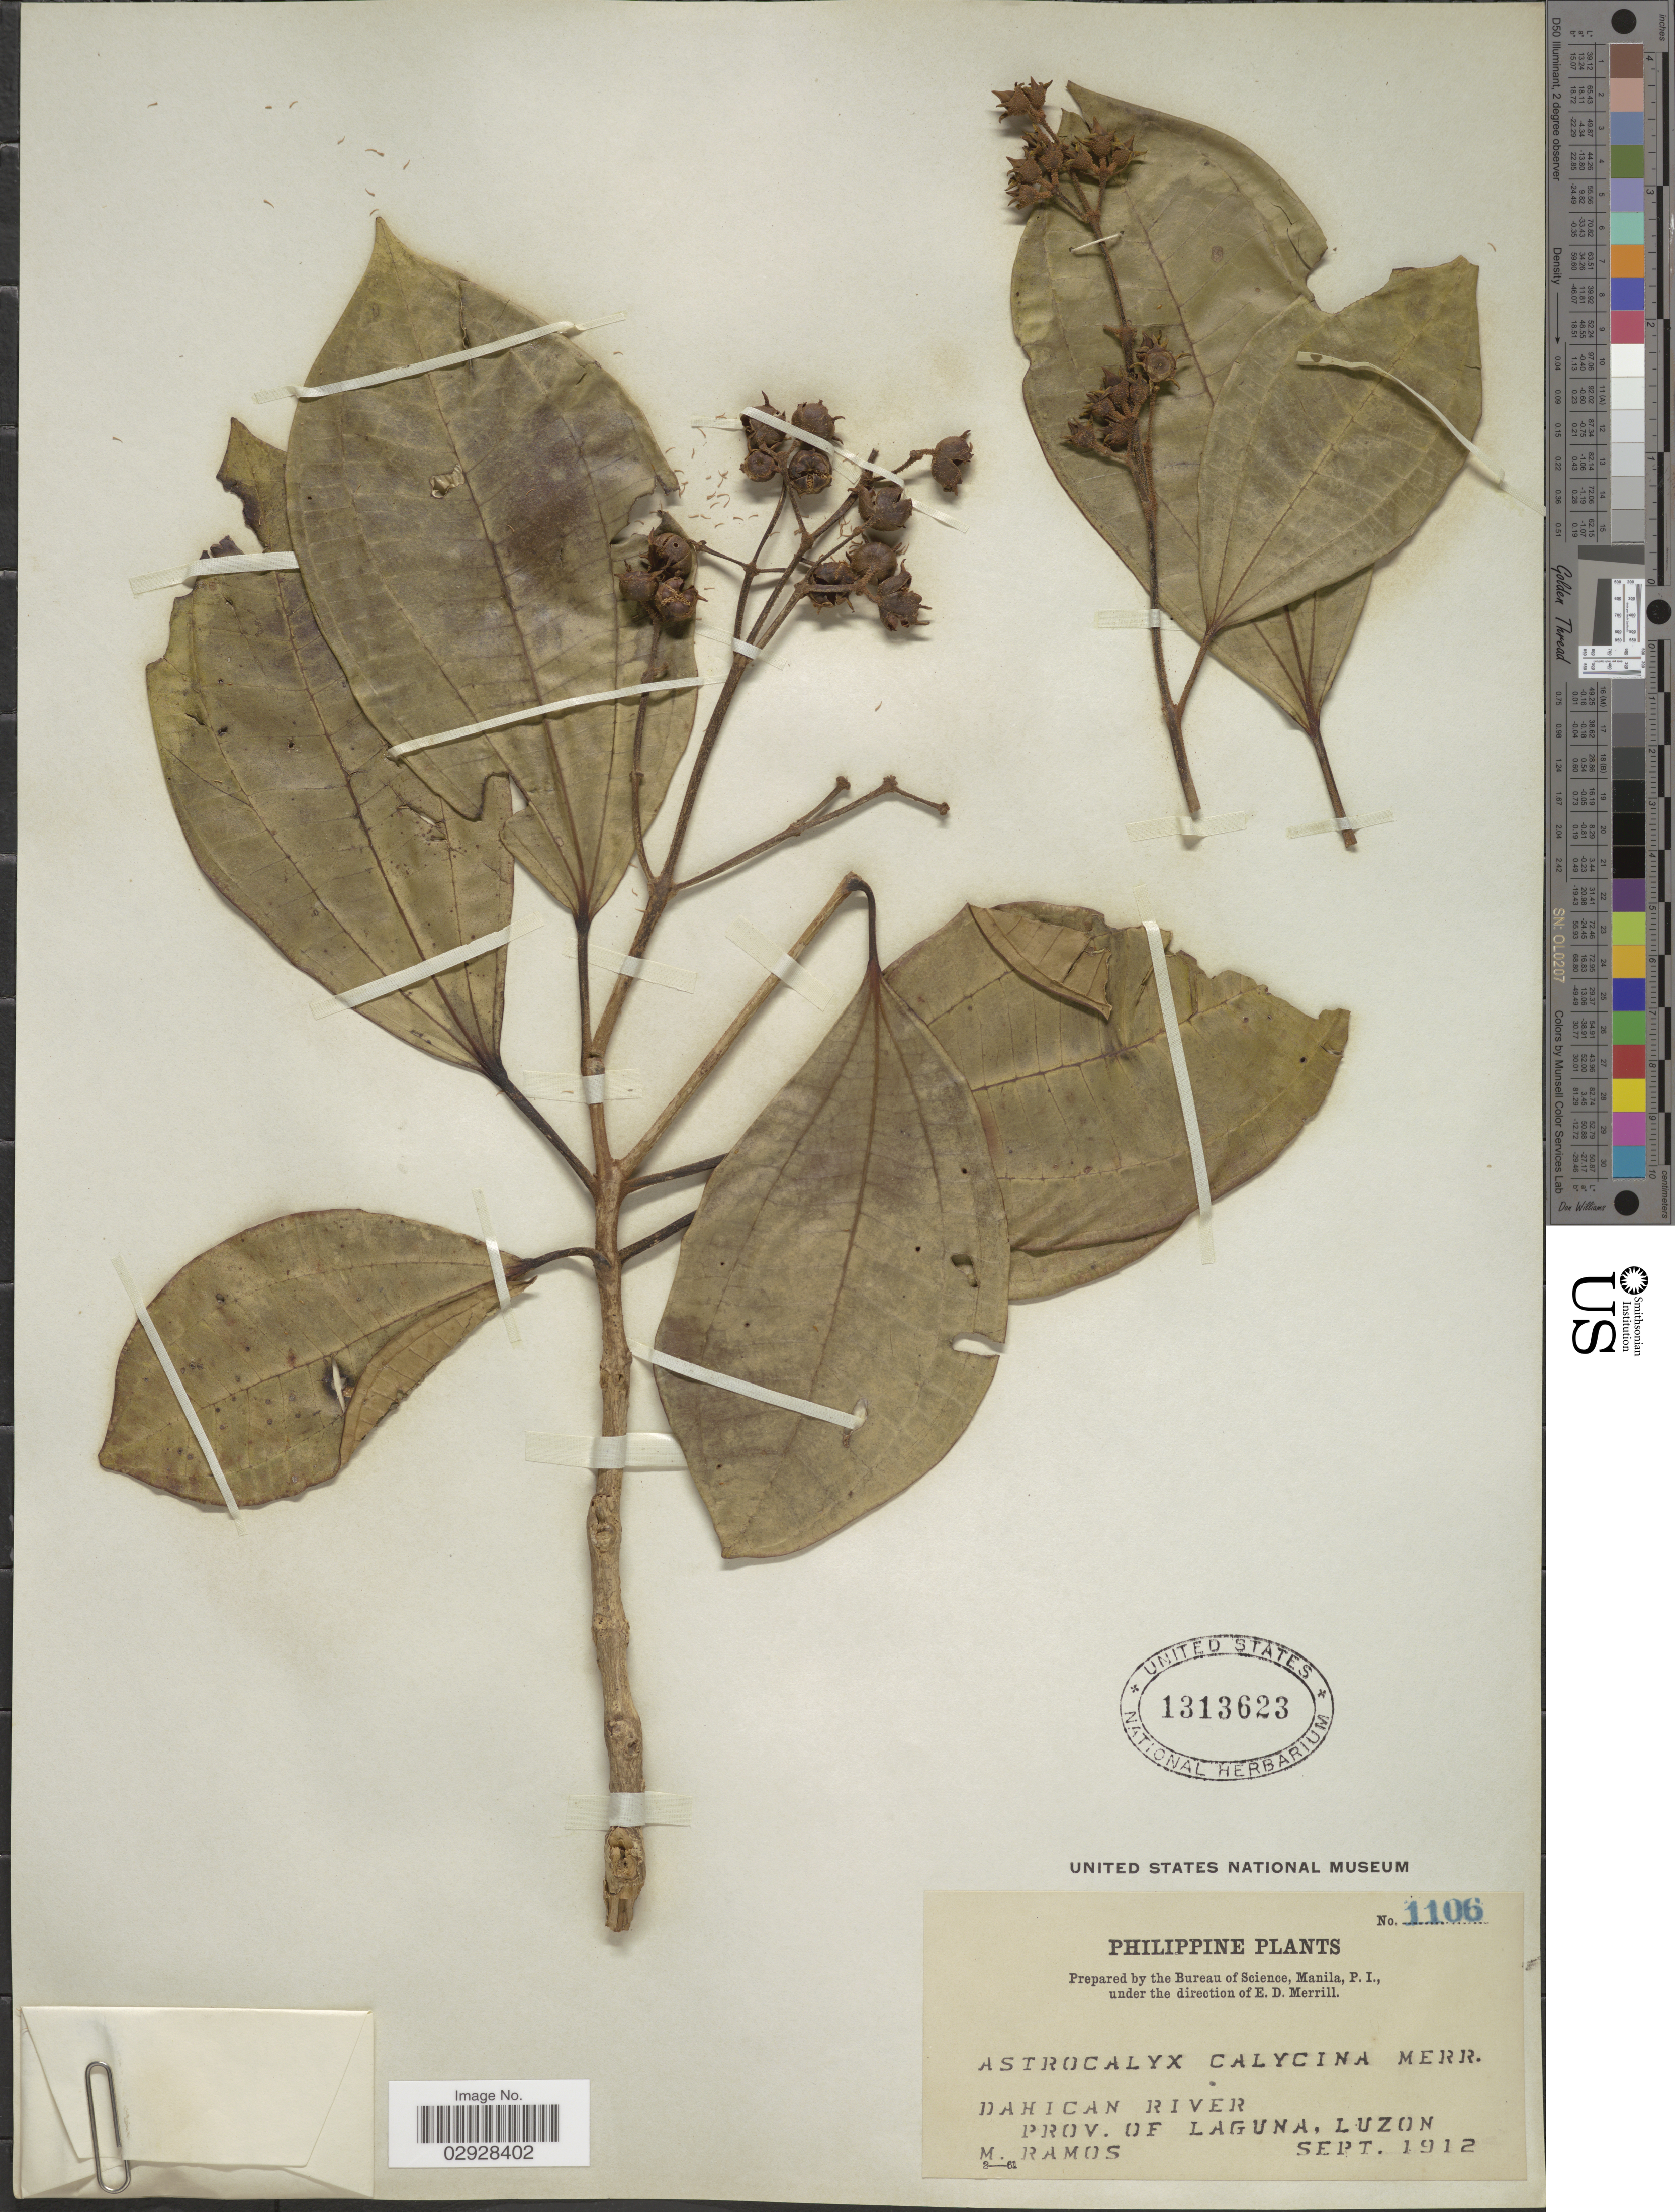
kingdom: Plantae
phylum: Tracheophyta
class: Magnoliopsida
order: Myrtales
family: Melastomataceae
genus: Astrocalyx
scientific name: Astrocalyx calycina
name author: Merr.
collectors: M. Ramos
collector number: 1106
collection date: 1912-09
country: Philippines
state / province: Calabarzon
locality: Dahican River, Prov. of Laguna, Luzon.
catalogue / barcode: US 1313623